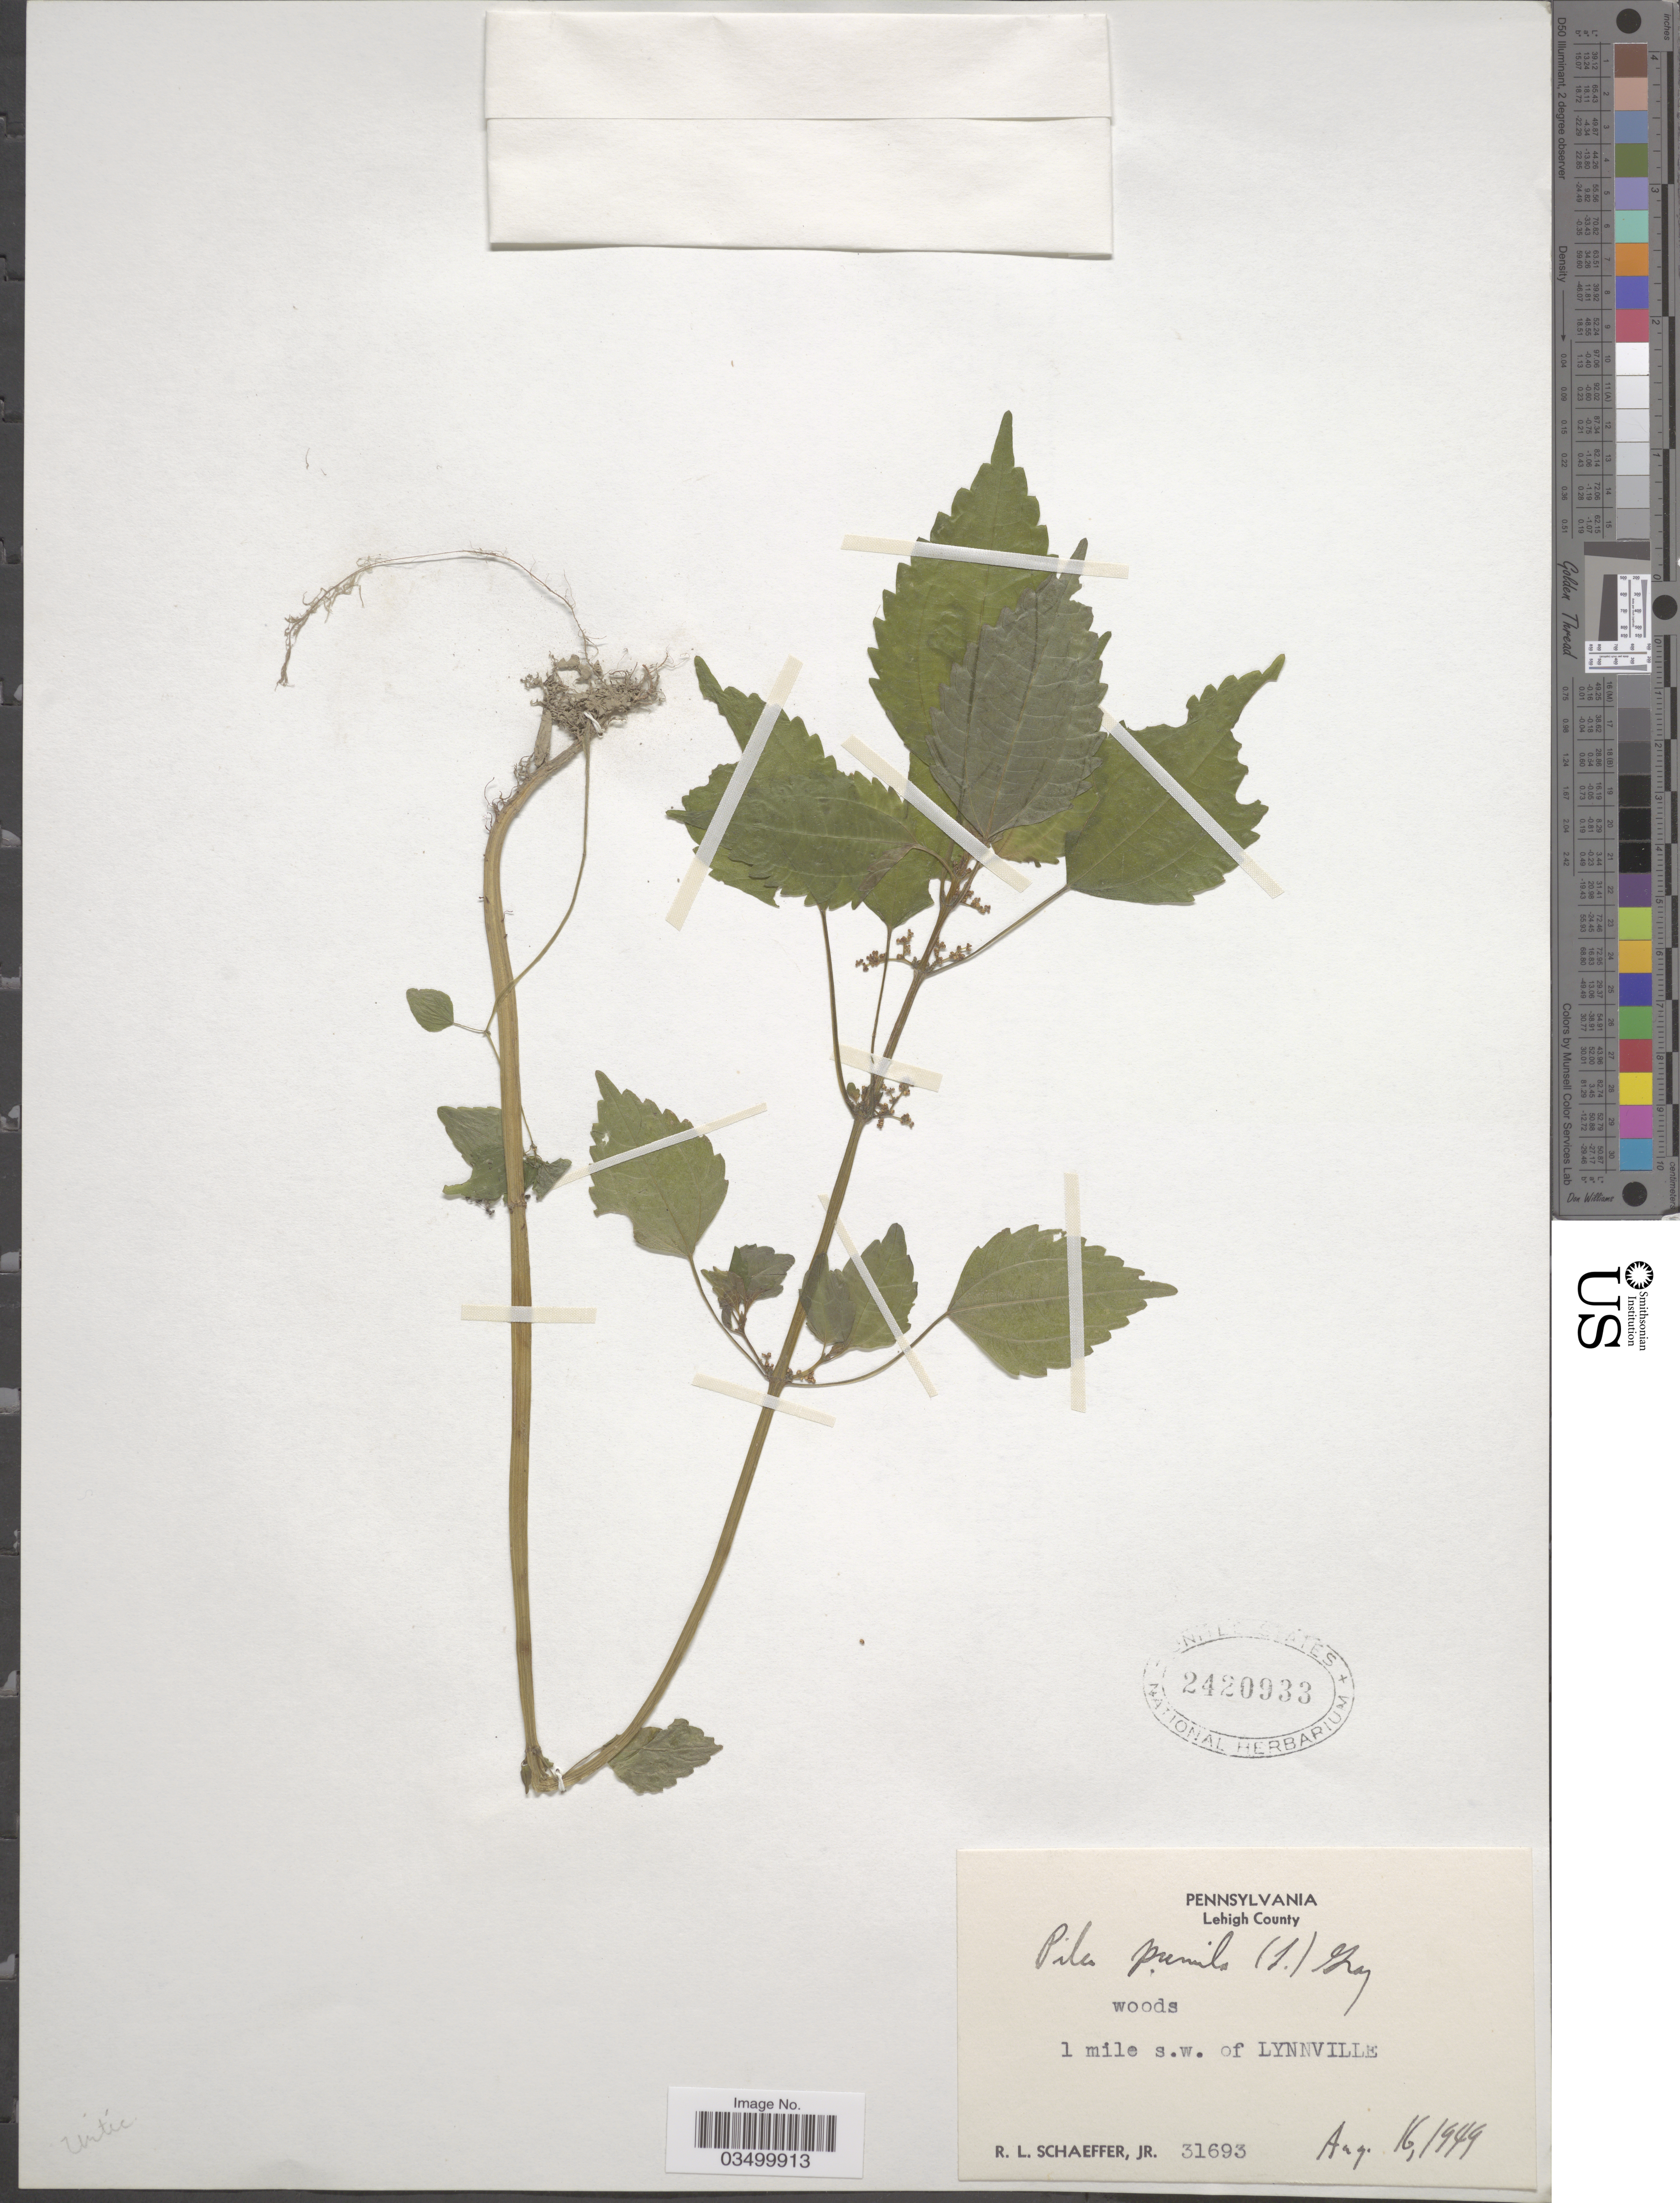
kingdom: Plantae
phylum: Tracheophyta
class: Magnoliopsida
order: Rosales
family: Urticaceae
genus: Pilea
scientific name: Pilea pumila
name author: (L.) A. Gray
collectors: R. L. Schaeffer Jr.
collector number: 31693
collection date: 1949-08-16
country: United States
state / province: Pennsylvania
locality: Lehigh County. 1 mile s.w. of Lynnville.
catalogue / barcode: US 2420933